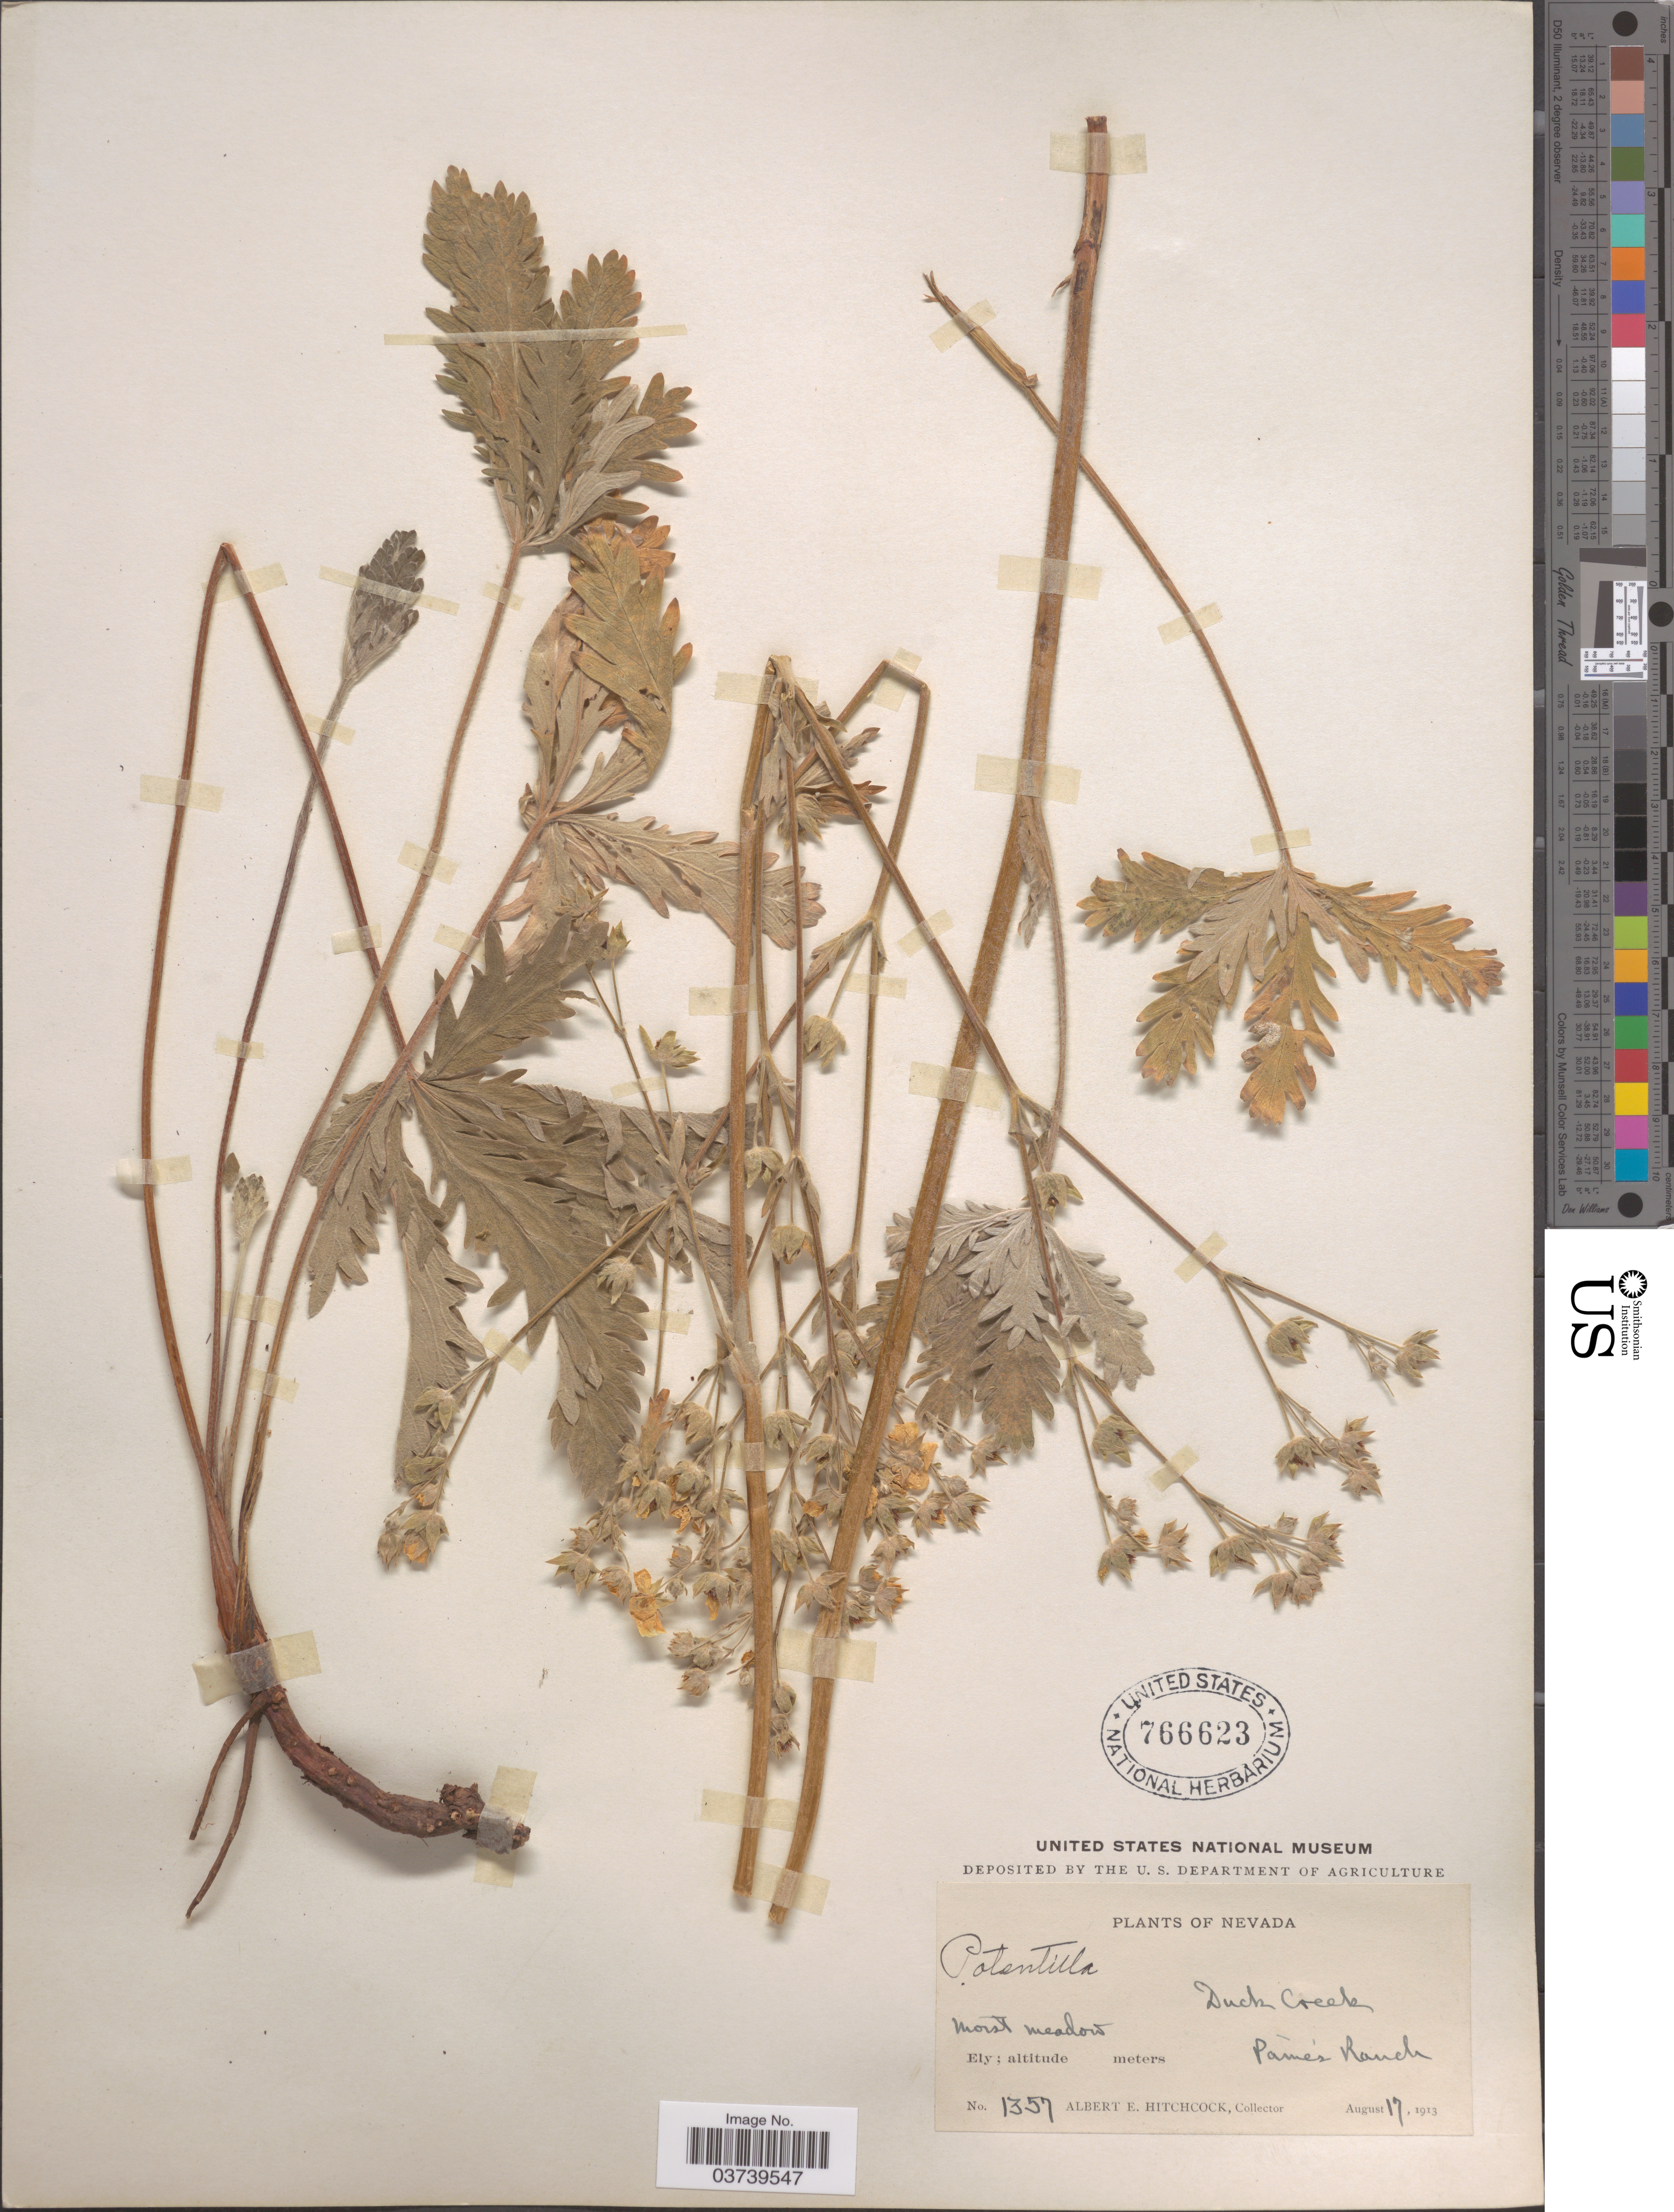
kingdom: Plantae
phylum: Tracheophyta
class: Magnoliopsida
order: Rosales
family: Rosaceae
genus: Potentilla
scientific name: Potentilla sp.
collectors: A. Hitchcock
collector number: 1357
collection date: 1913-08-17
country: United States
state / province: Nevada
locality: Duck Creek. Ely. Paine's Ranch.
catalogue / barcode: US 766623